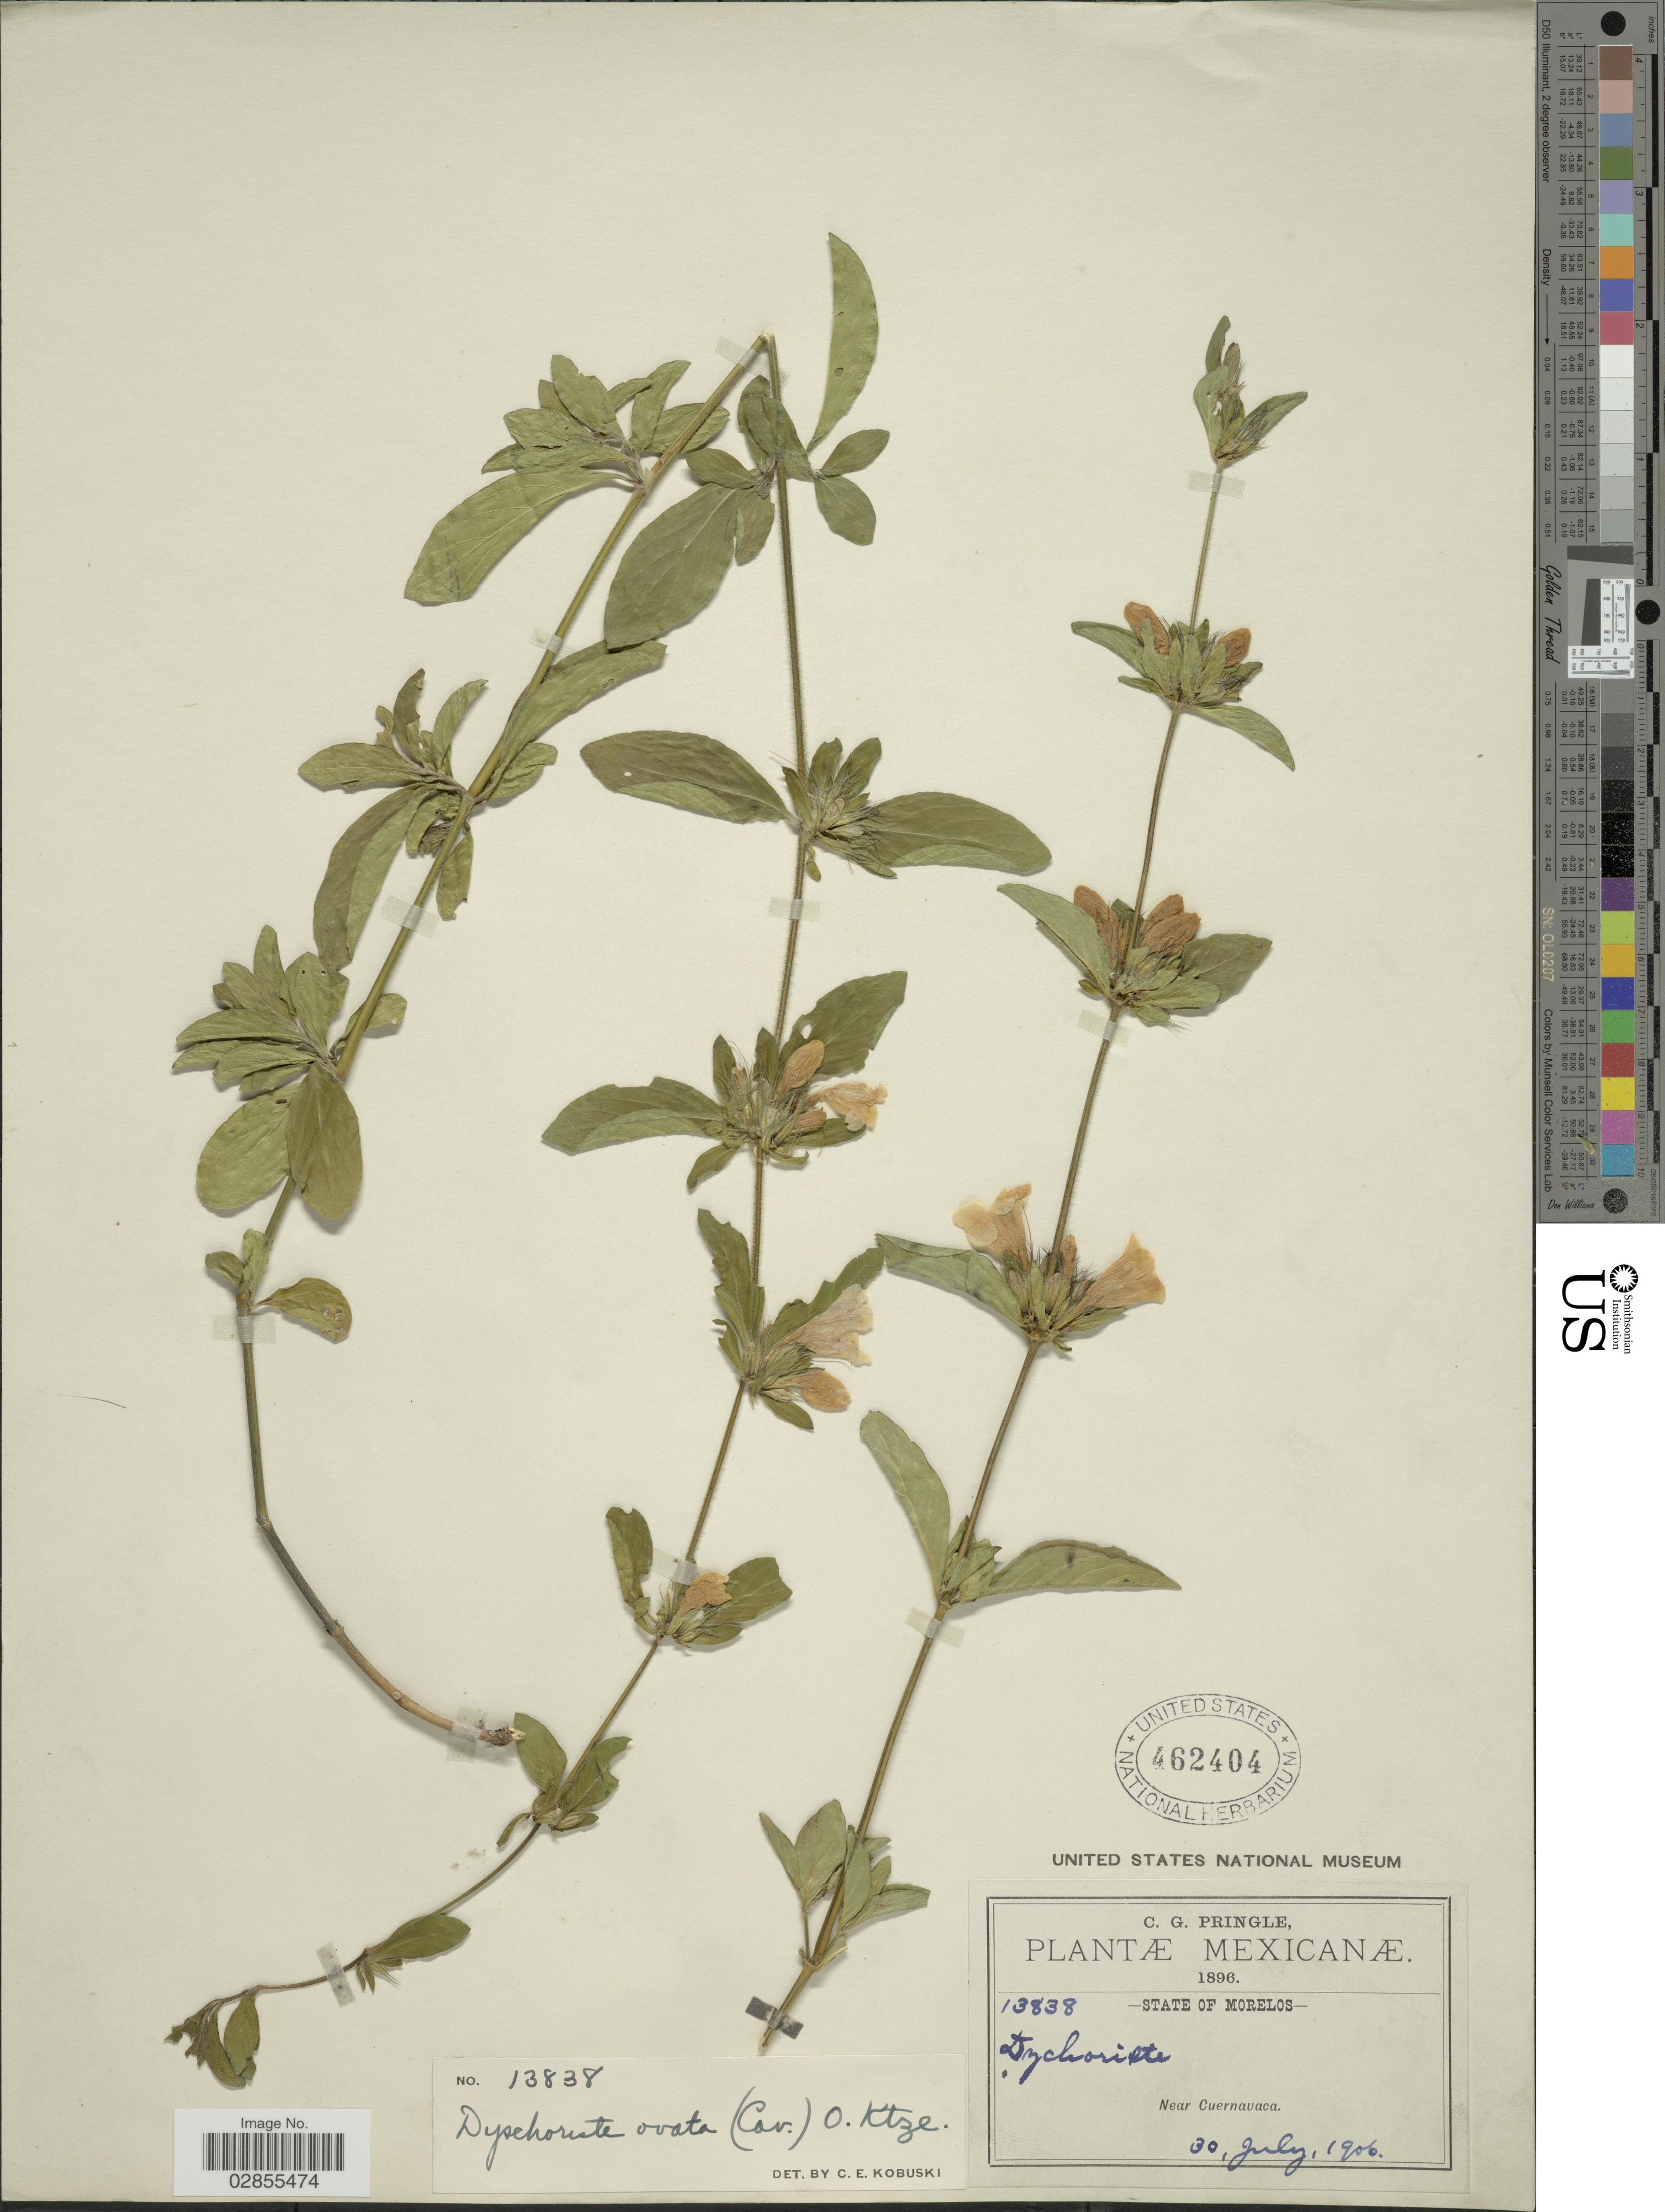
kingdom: Plantae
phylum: Tracheophyta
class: Magnoliopsida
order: Lamiales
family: Acanthaceae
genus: Dyschoriste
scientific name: Dyschoriste ovata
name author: (Cav.) Kuntze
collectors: C. G. Pringle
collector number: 13838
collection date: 1906-07-30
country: Mexico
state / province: Morelos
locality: Near Cuernavaca.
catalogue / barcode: US 462404